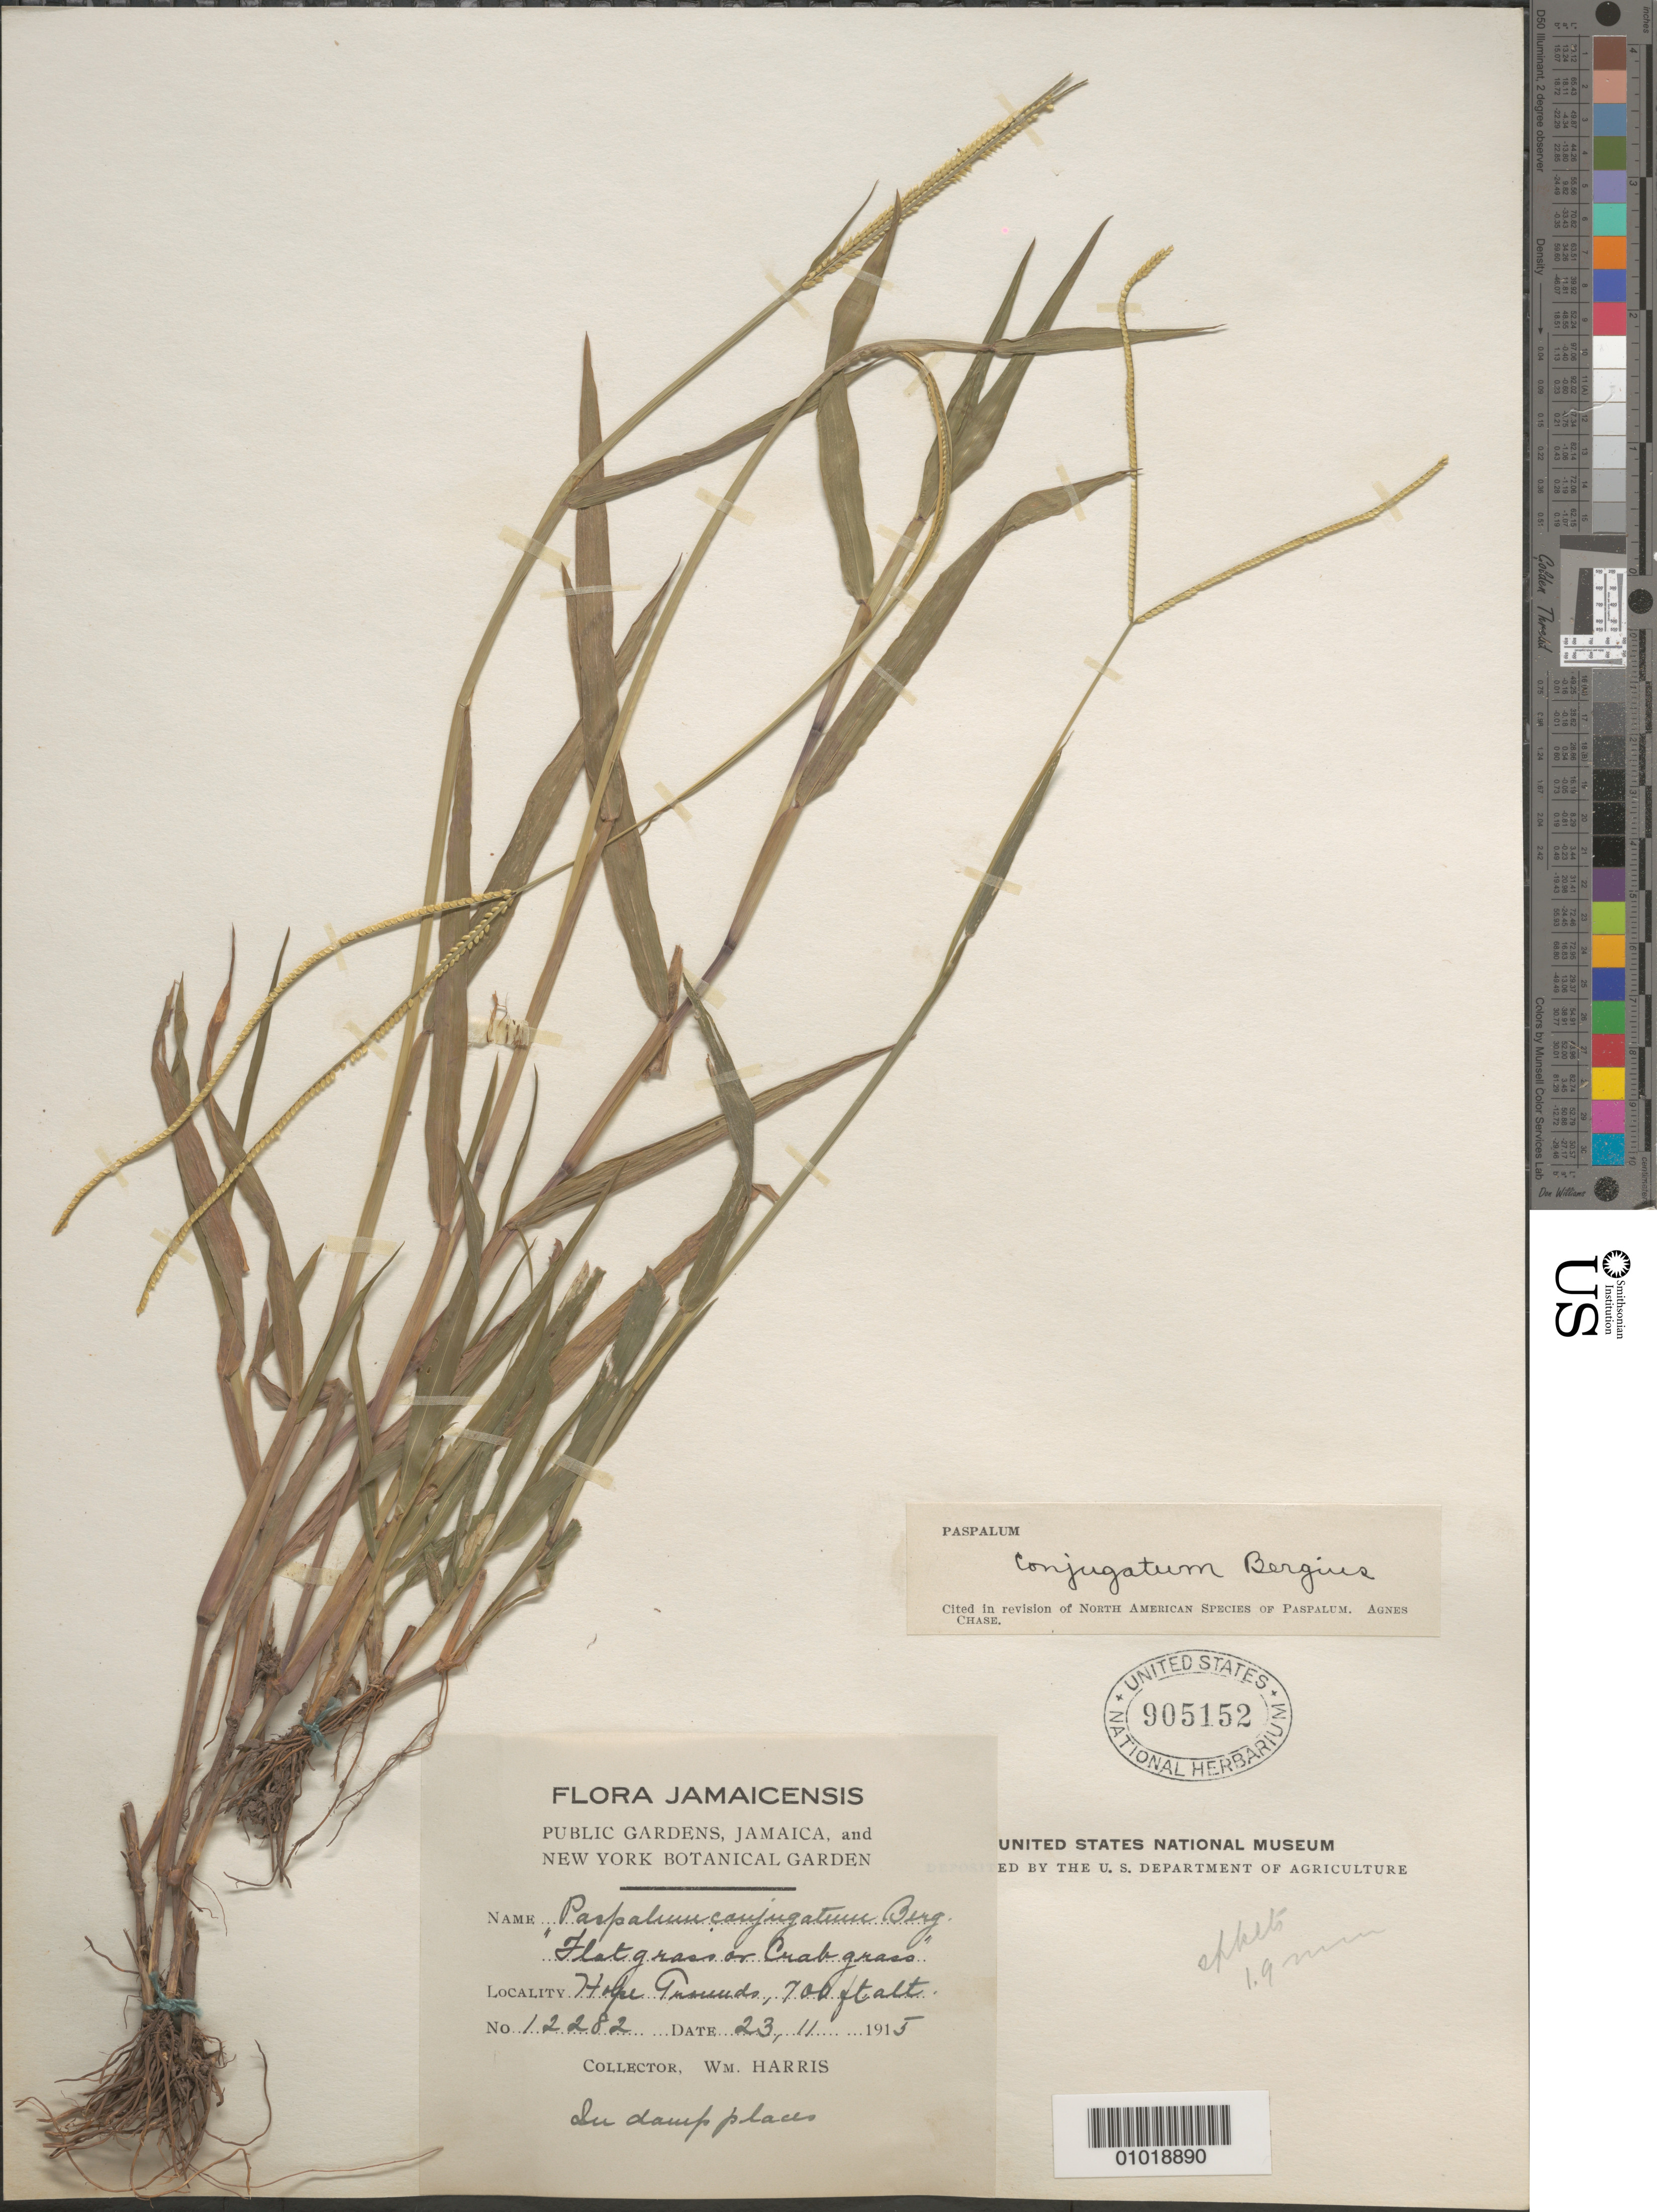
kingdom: Plantae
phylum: Tracheophyta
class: Liliopsida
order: Poales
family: Poaceae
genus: Paspalum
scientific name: Paspalum conjugatum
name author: P.J. Bergius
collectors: W. Harris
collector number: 12282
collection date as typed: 23 Nov 1915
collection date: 1915-11-23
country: Jamaica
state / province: Saint Andrew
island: Jamaica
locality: Hope Garden Grounds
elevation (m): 213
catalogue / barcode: US 905152